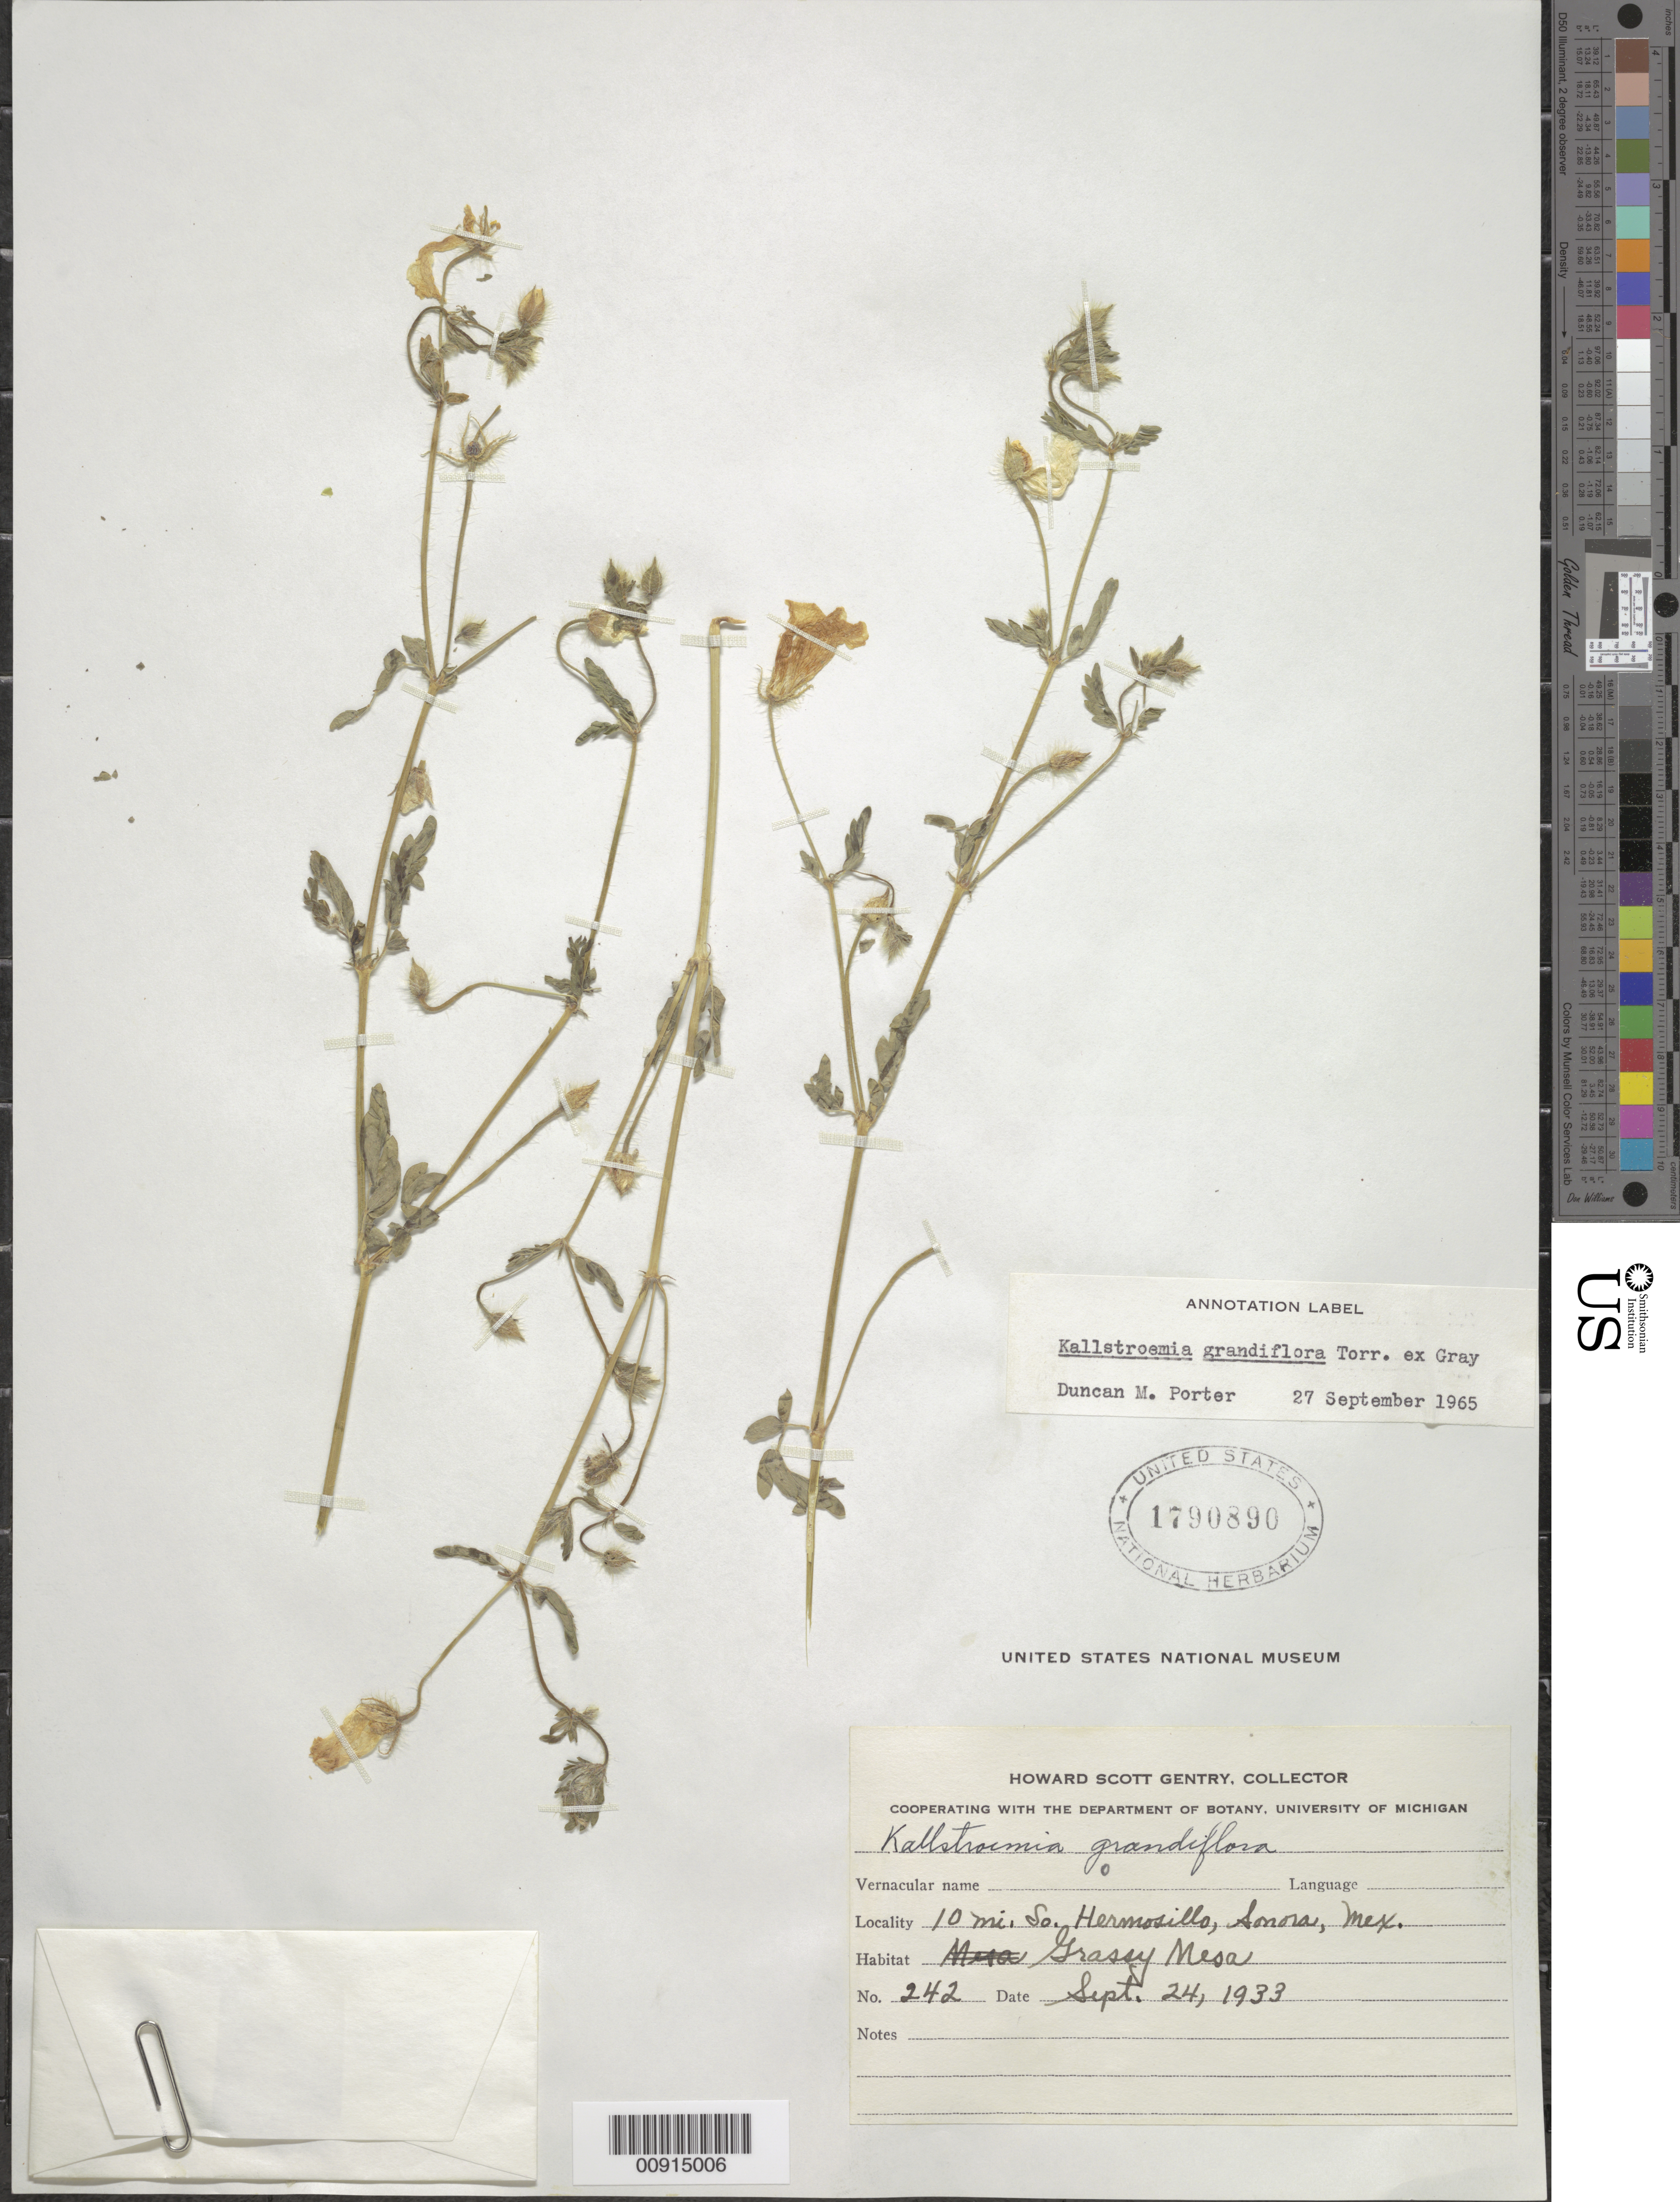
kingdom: Plantae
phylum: Tracheophyta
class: Magnoliopsida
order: Zygophyllales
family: Zygophyllaceae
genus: Kallstroemia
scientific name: Kallstroemia grandiflora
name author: Torr. ex A. Gray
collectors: H. S. Gentry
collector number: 242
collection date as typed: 24 Sep 1933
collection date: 1933-09-24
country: Mexico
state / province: Sonora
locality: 10 mi. So. Hermosillo, Sonora.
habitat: Grassy mesa.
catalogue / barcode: US 1790890